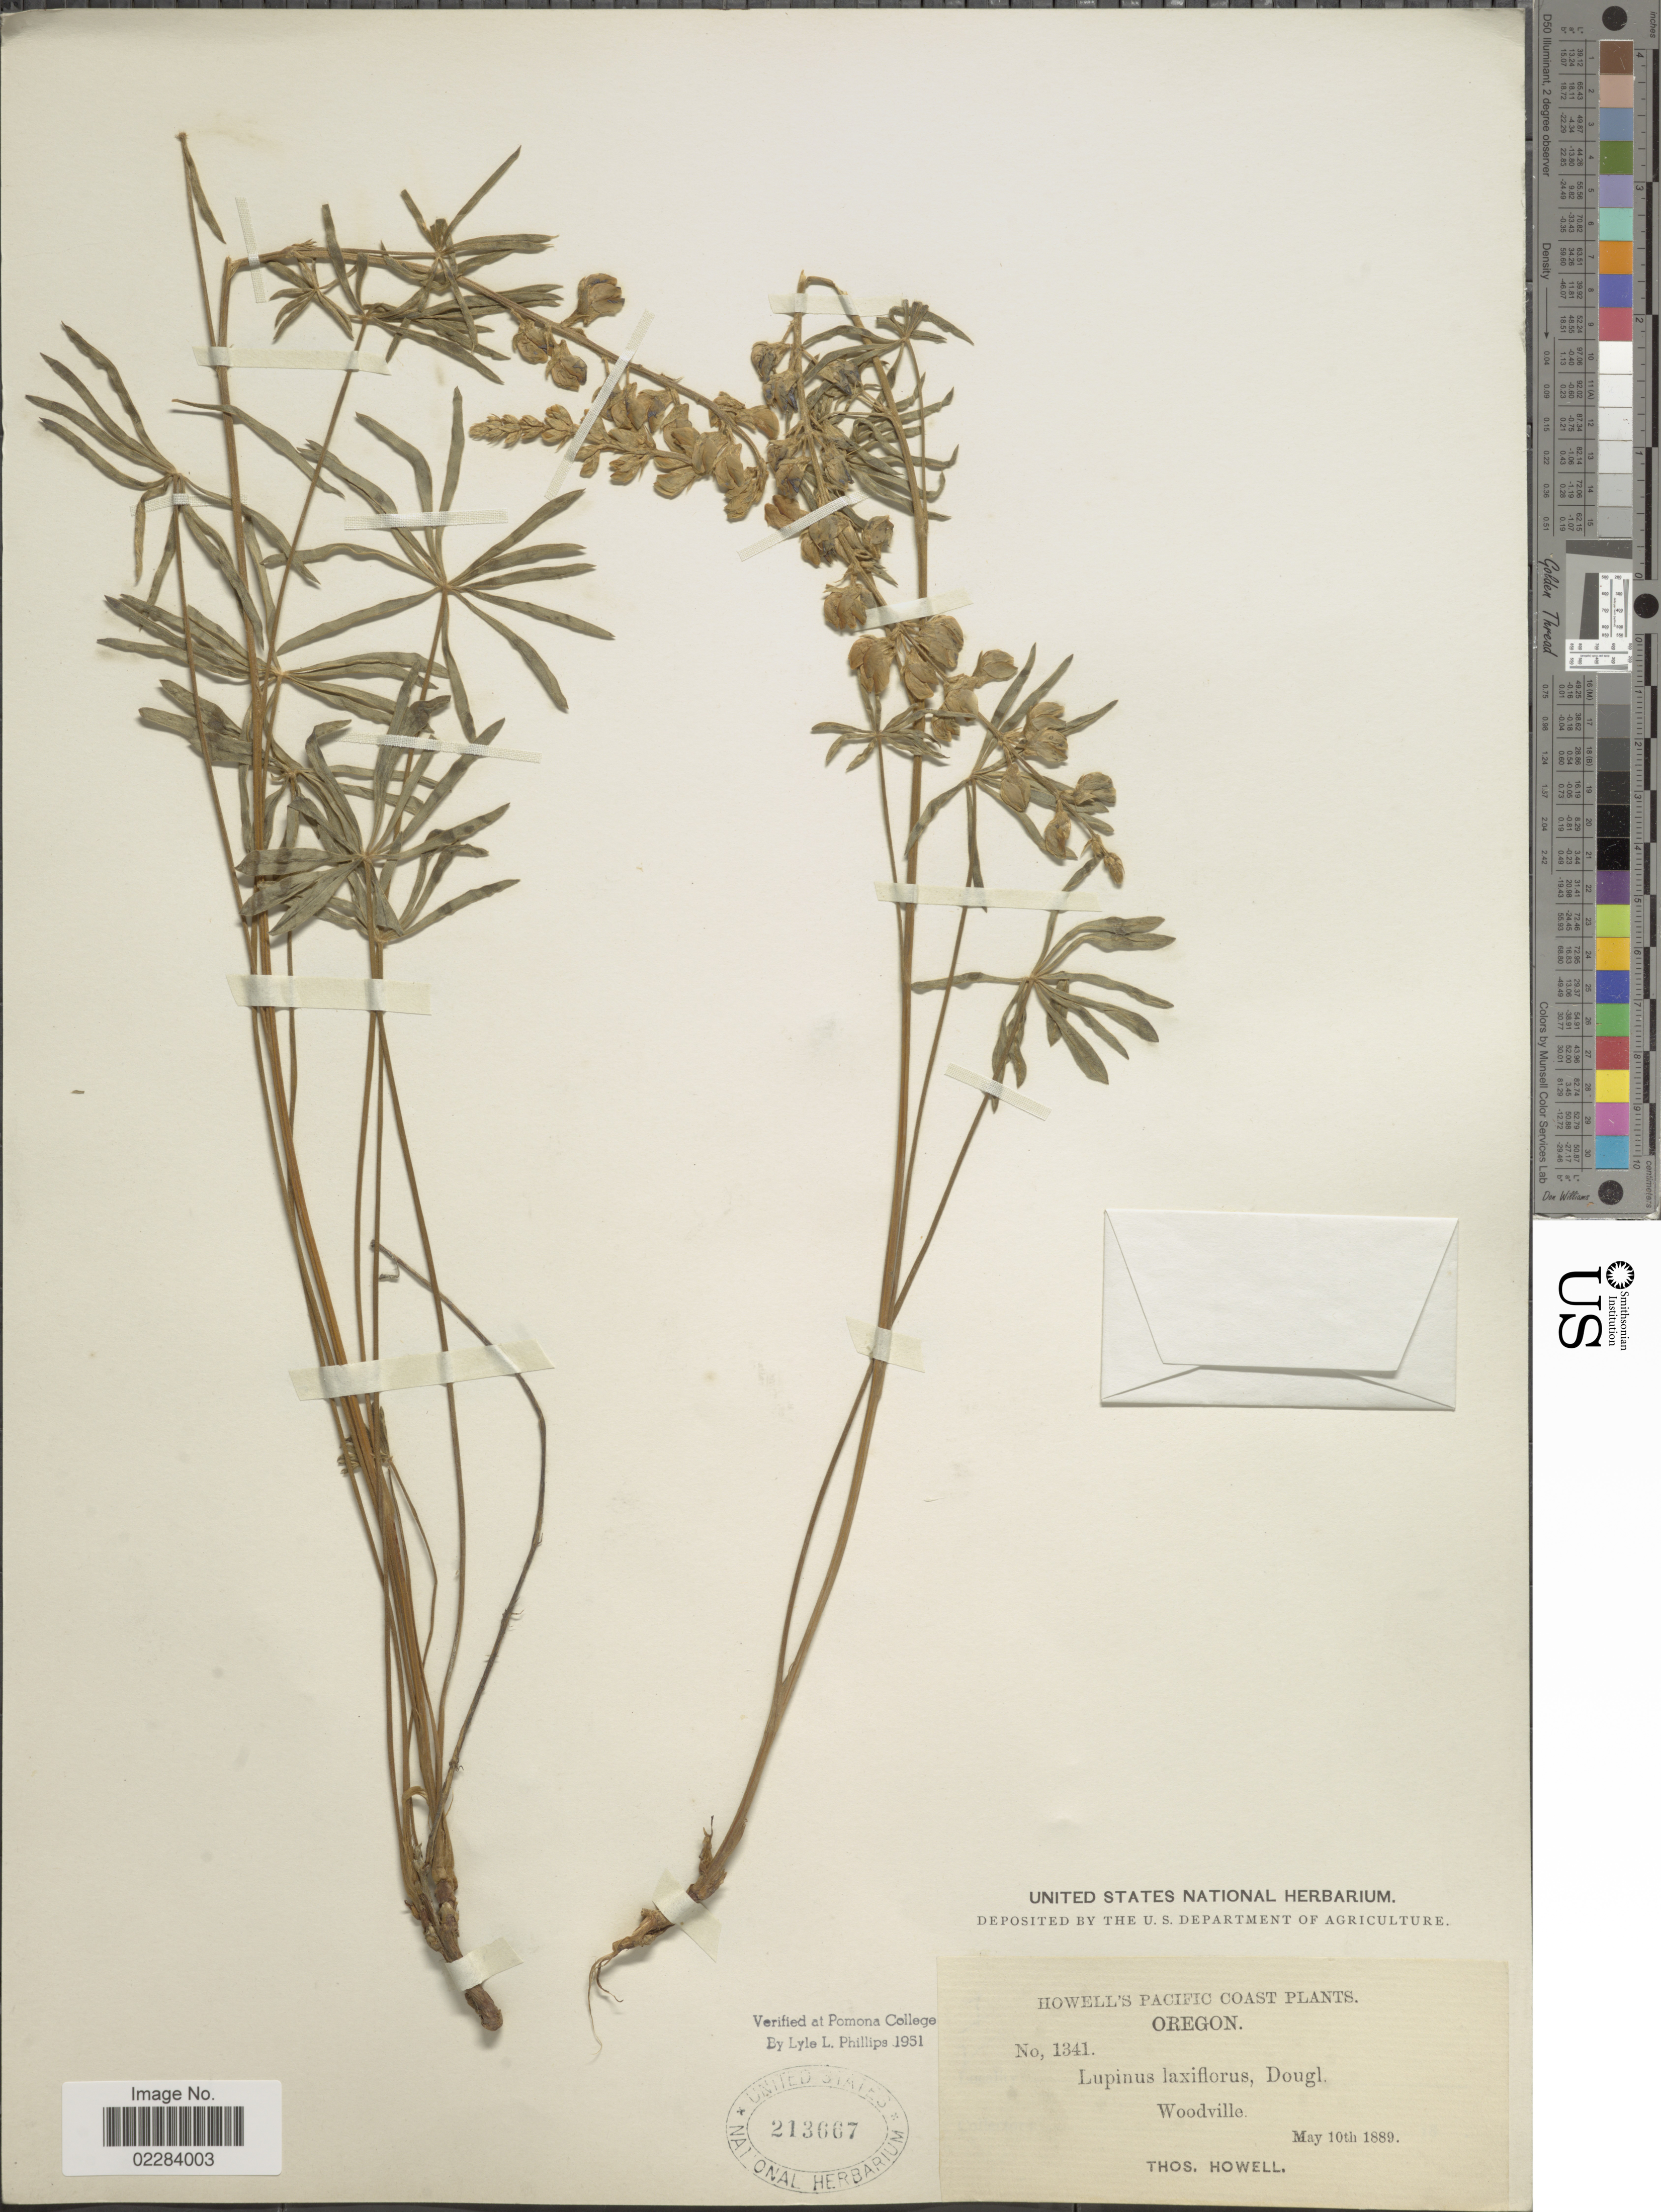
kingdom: Plantae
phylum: Tracheophyta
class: Magnoliopsida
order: Fabales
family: Fabaceae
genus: Lupinus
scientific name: Lupinus arbustus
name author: Lindl.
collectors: T. Howell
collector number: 1341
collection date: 1889-05-10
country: United States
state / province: Oregon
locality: Pacific Coast. Woodville.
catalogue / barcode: US 213667